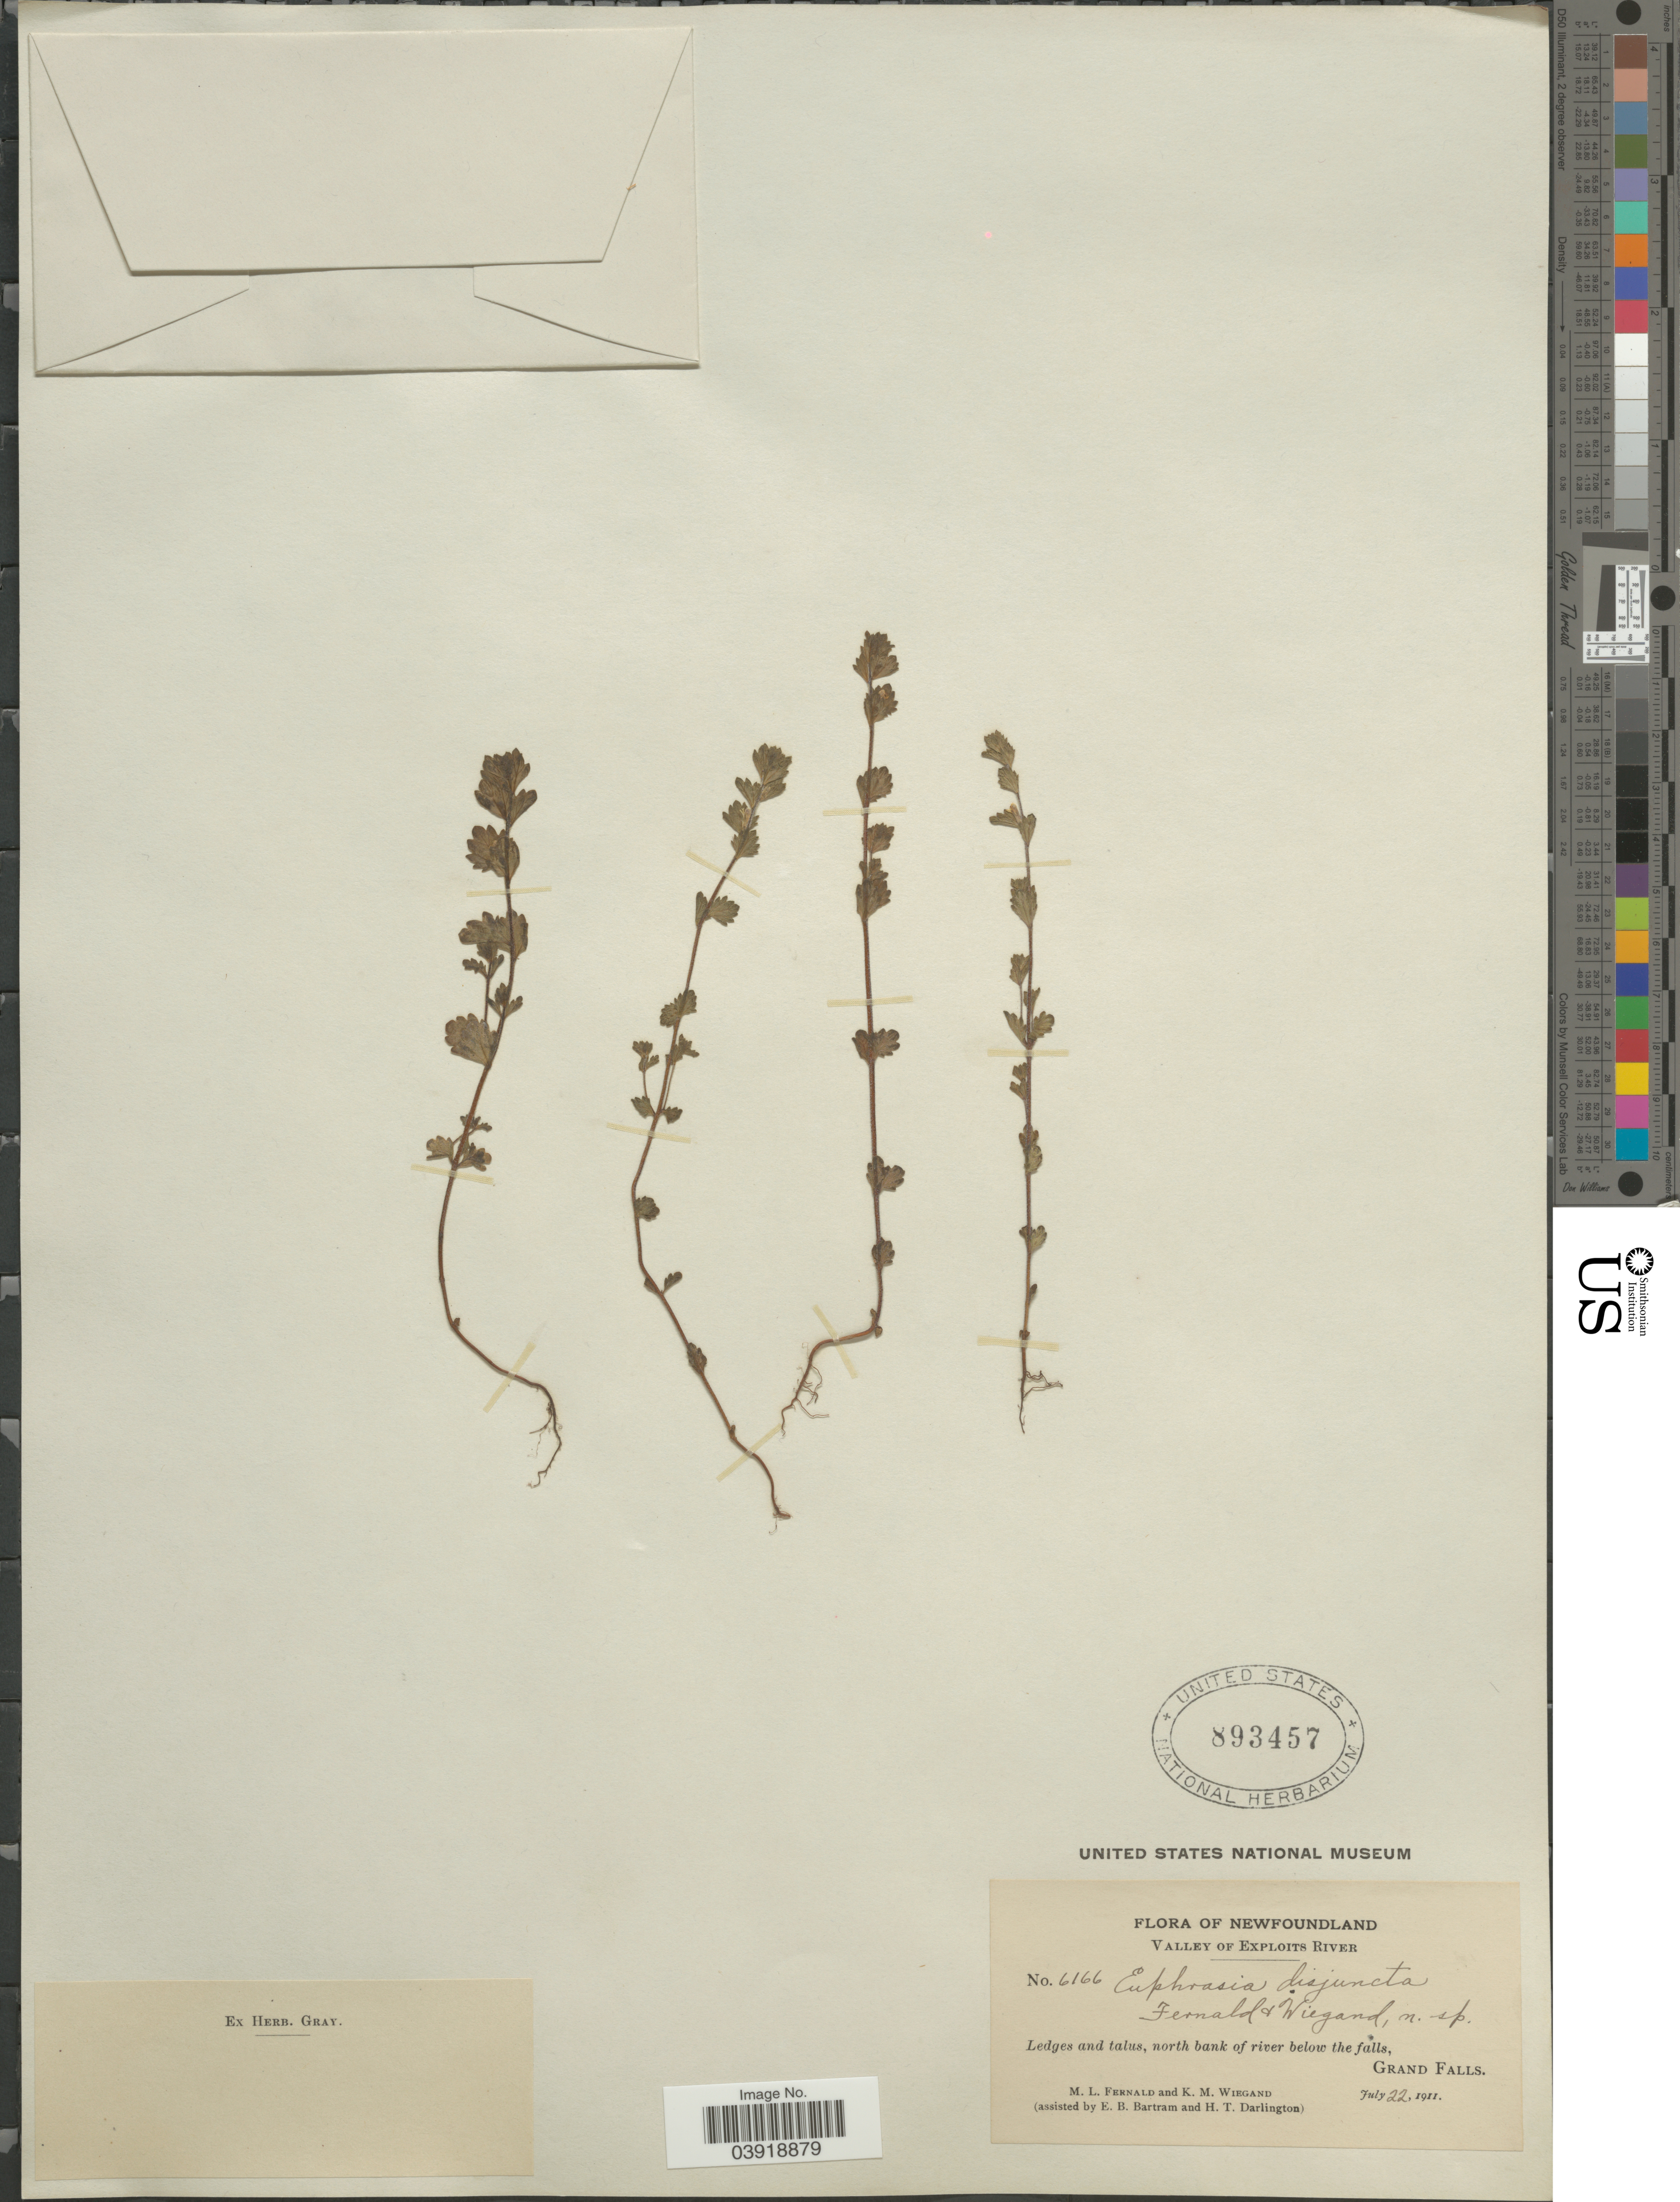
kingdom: Plantae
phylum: Tracheophyta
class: Magnoliopsida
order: Lamiales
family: Orobanchaceae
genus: Euphrasia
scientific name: Euphrasia disjuncta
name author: Fernald & Wiegand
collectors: M. L. Fernald, K. M. Wiegand, E. B. Bartram & H. Darlington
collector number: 6166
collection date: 1911-07-22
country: Canada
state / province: Newfoundland and Labrador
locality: Valley of Exploits River. North bank of river below the falls, Grand Falls.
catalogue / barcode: US 893457